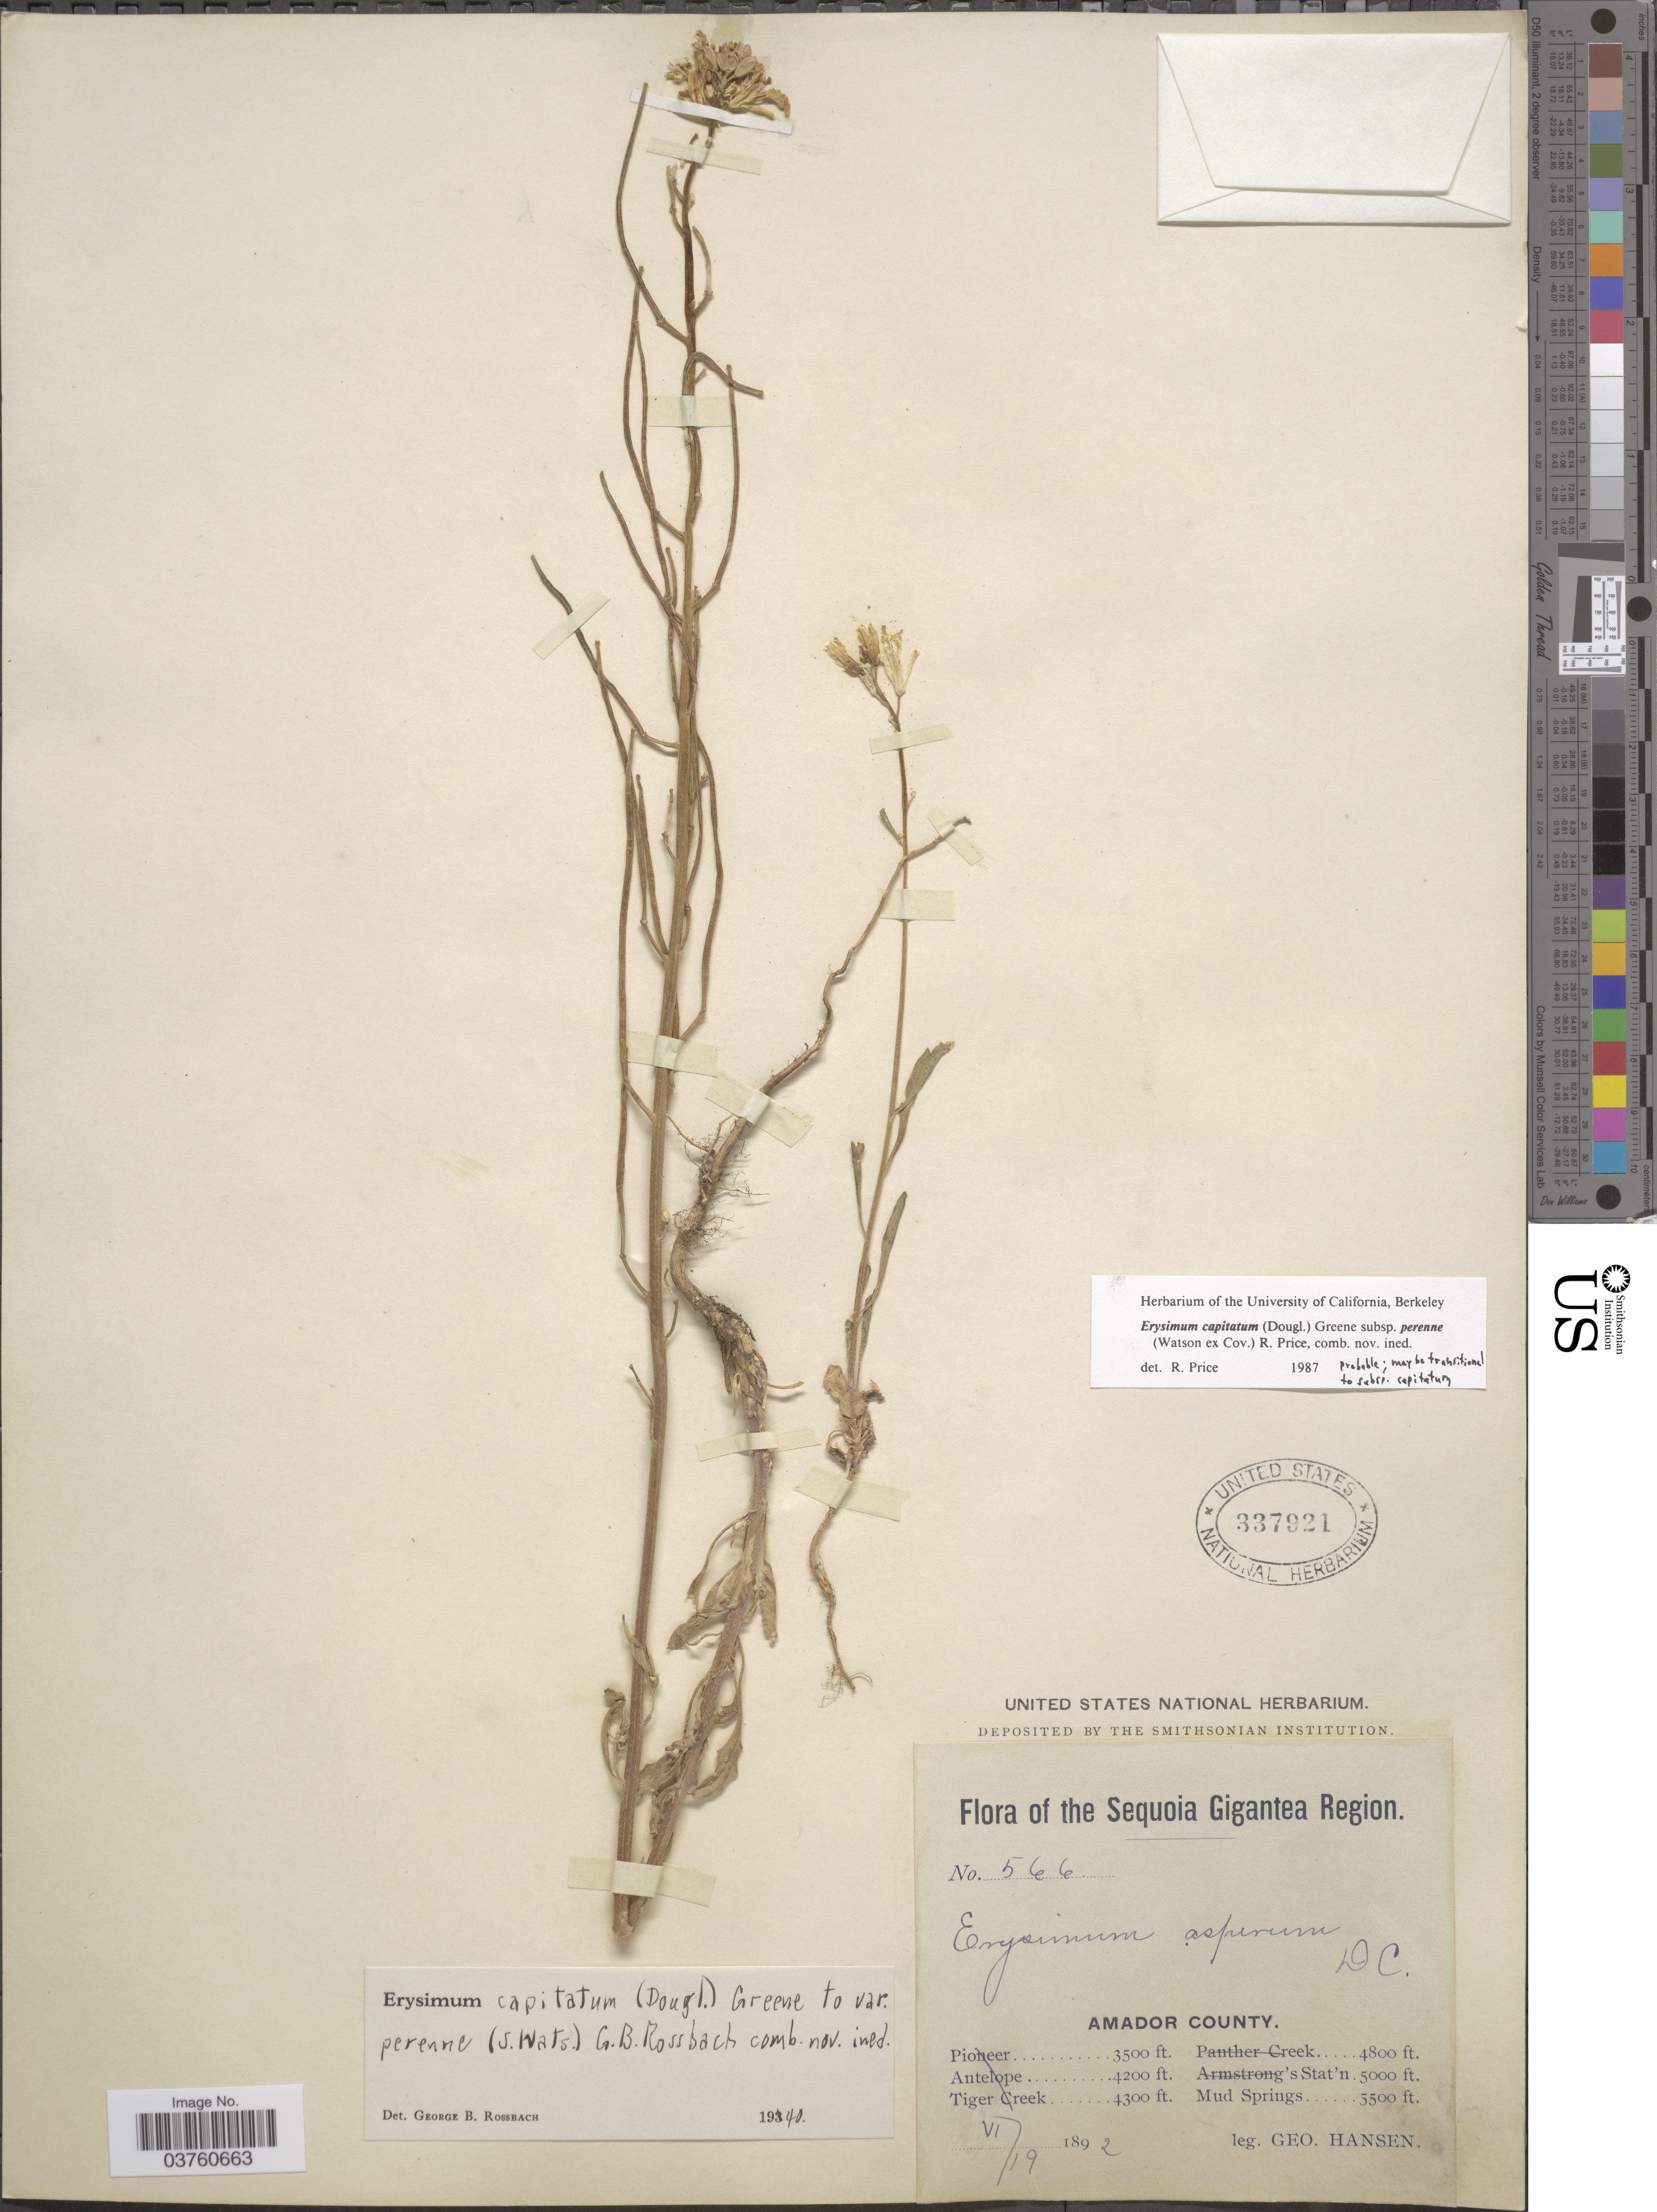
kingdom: Plantae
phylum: Tracheophyta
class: Magnoliopsida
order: Brassicales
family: Brassicaceae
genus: Erysimum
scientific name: Erysimum capitatum var. perenne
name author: (S. Watson ex Coville) R.J. Davis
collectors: G. Hansen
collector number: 566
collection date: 1892-06-19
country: United States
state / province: California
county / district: Amador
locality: The Sequoia Gigantea Region. Amador County. Mud Springs.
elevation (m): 1067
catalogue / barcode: US 337921